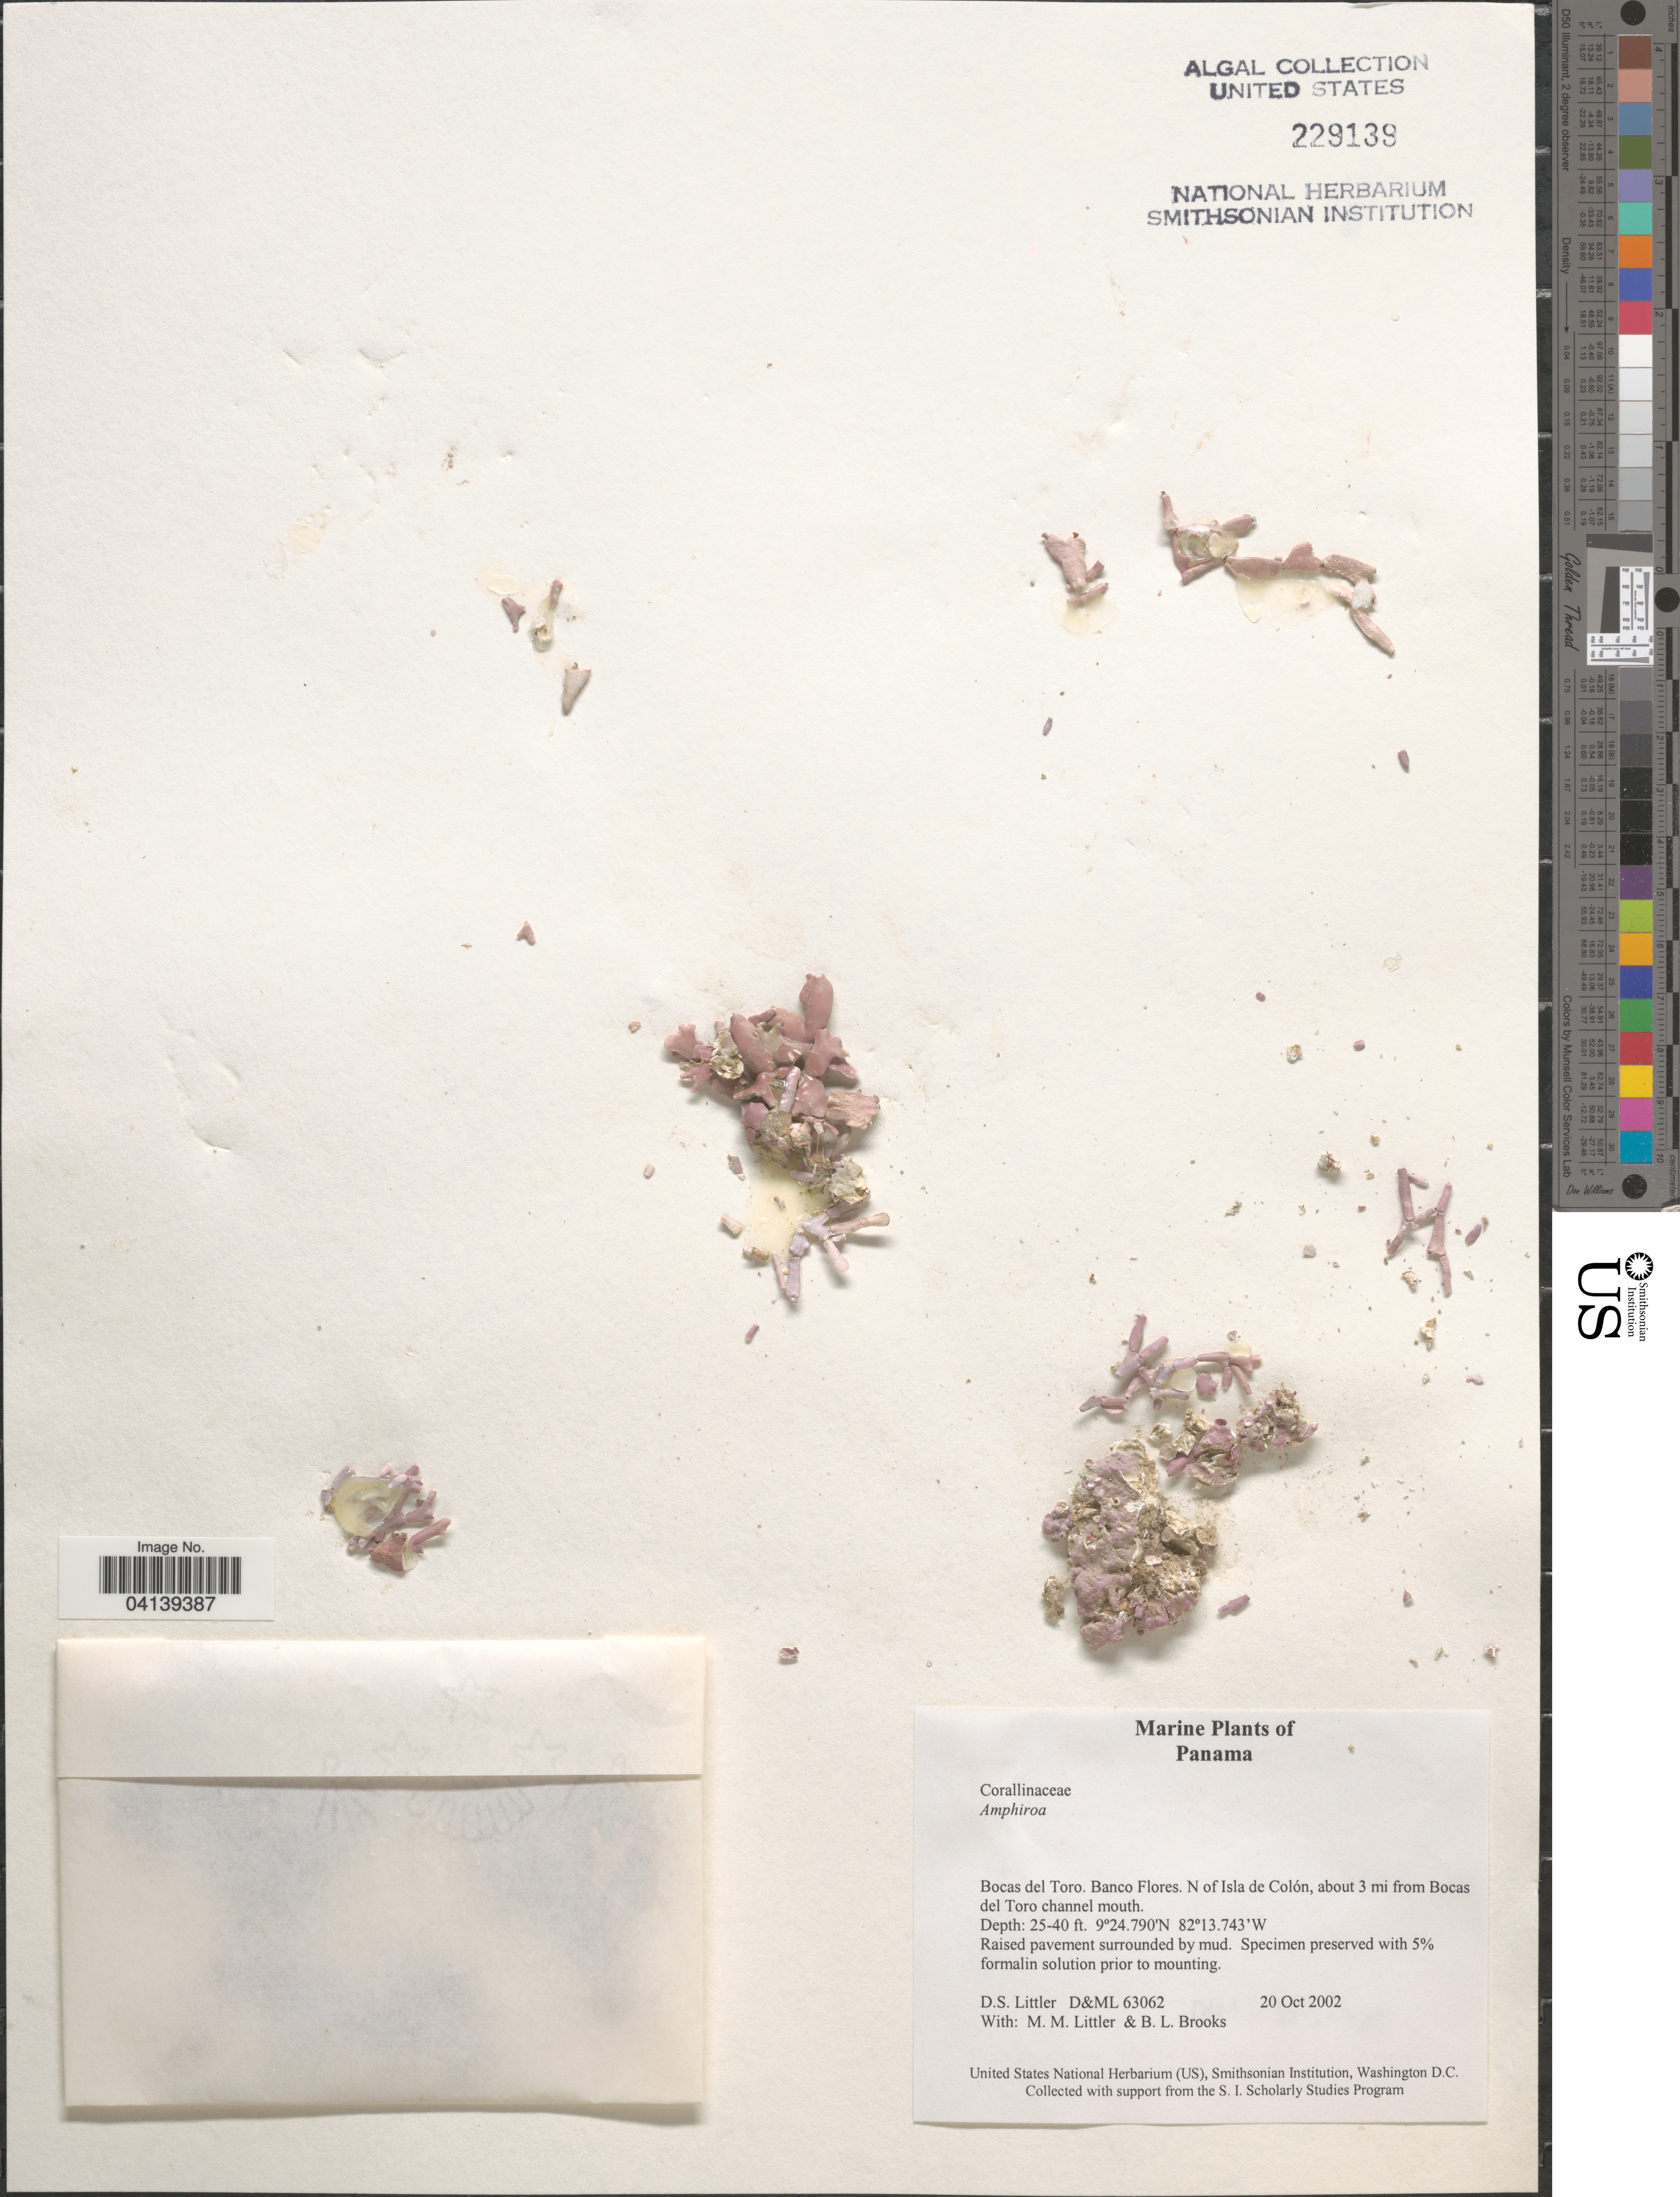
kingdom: Plantae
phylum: Rhodophyta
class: Florideophyceae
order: Corallinales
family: Lithophyllaceae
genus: Amphiroa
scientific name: Amphiroa sp.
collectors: D. S. Littler & B. Brooks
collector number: D&ML63062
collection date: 2002-10-20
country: Panama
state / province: Bocas del Toro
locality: Banco Flores. N of Isla de Colón, about 3 mi from Bocas del Toro channel mouth.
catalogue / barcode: US 229139